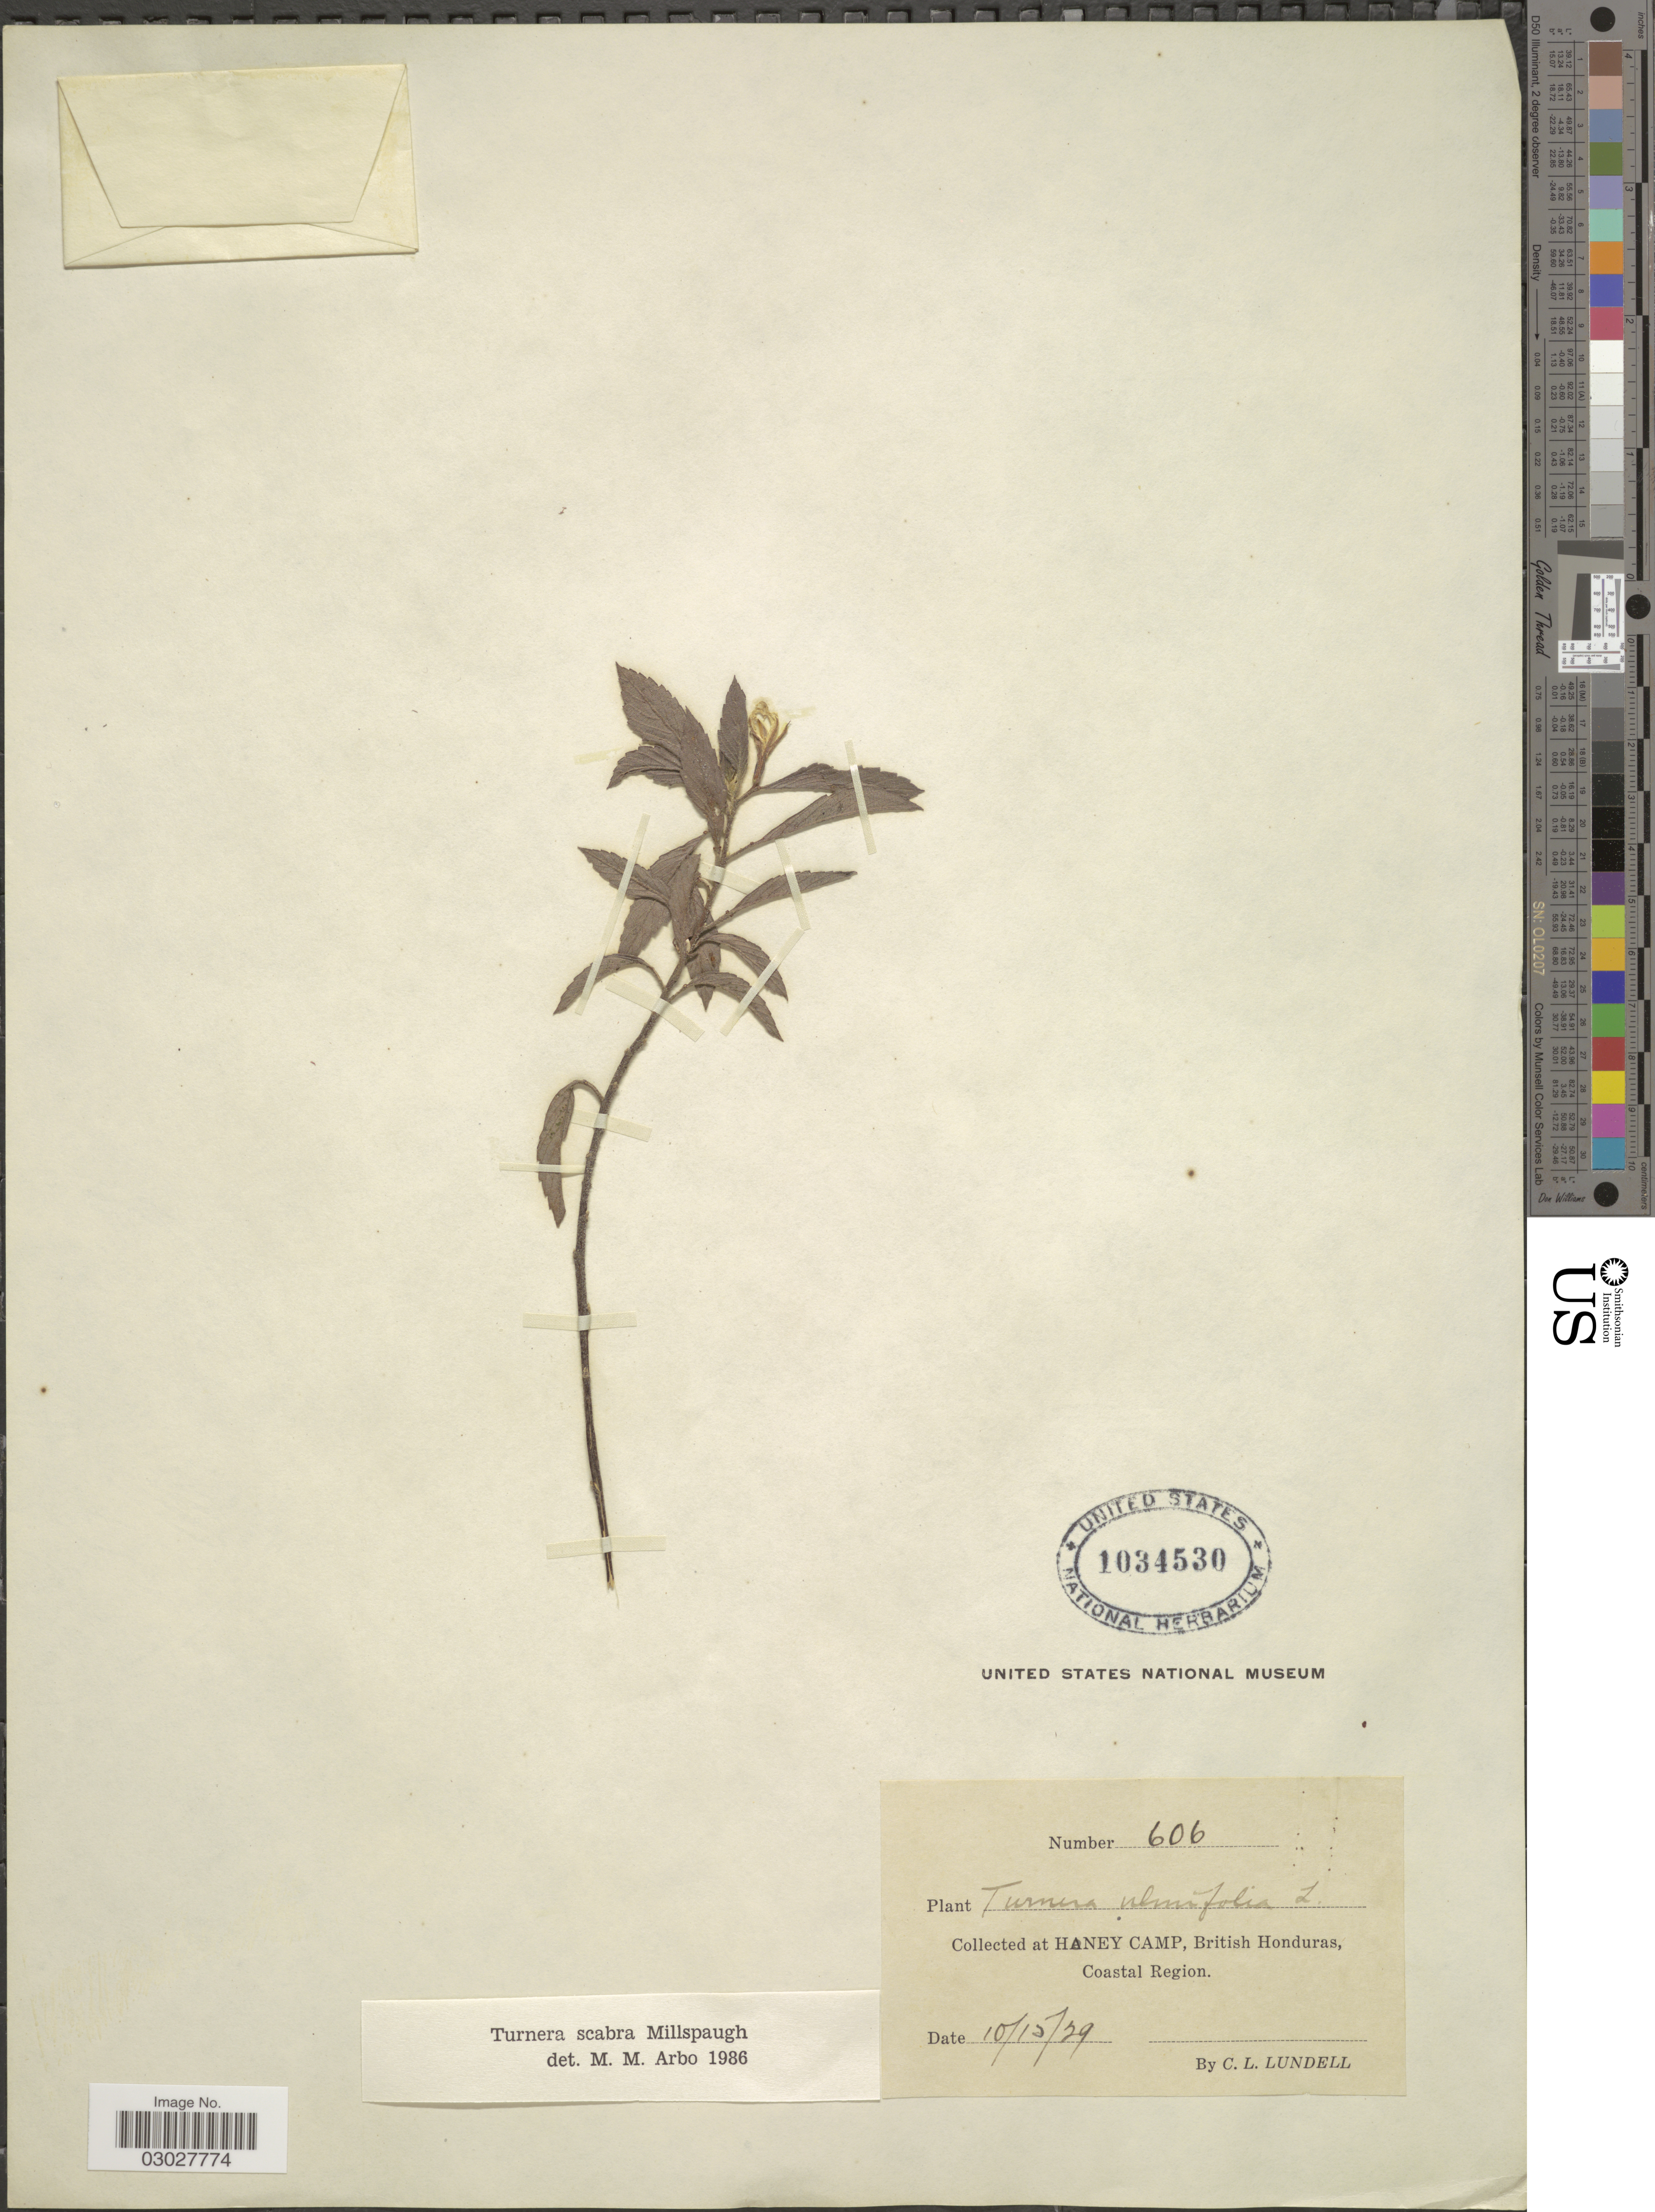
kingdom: Plantae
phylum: Tracheophyta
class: Magnoliopsida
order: Malpighiales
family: Turneraceae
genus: Turnera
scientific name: Turnera scabra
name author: Millsp.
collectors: C. L. Lundell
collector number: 606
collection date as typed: Transcribed d/m/y: 15/10/29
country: Belize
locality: At Honey Camp, British Honduras, Coastal Region.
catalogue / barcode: US 1034530